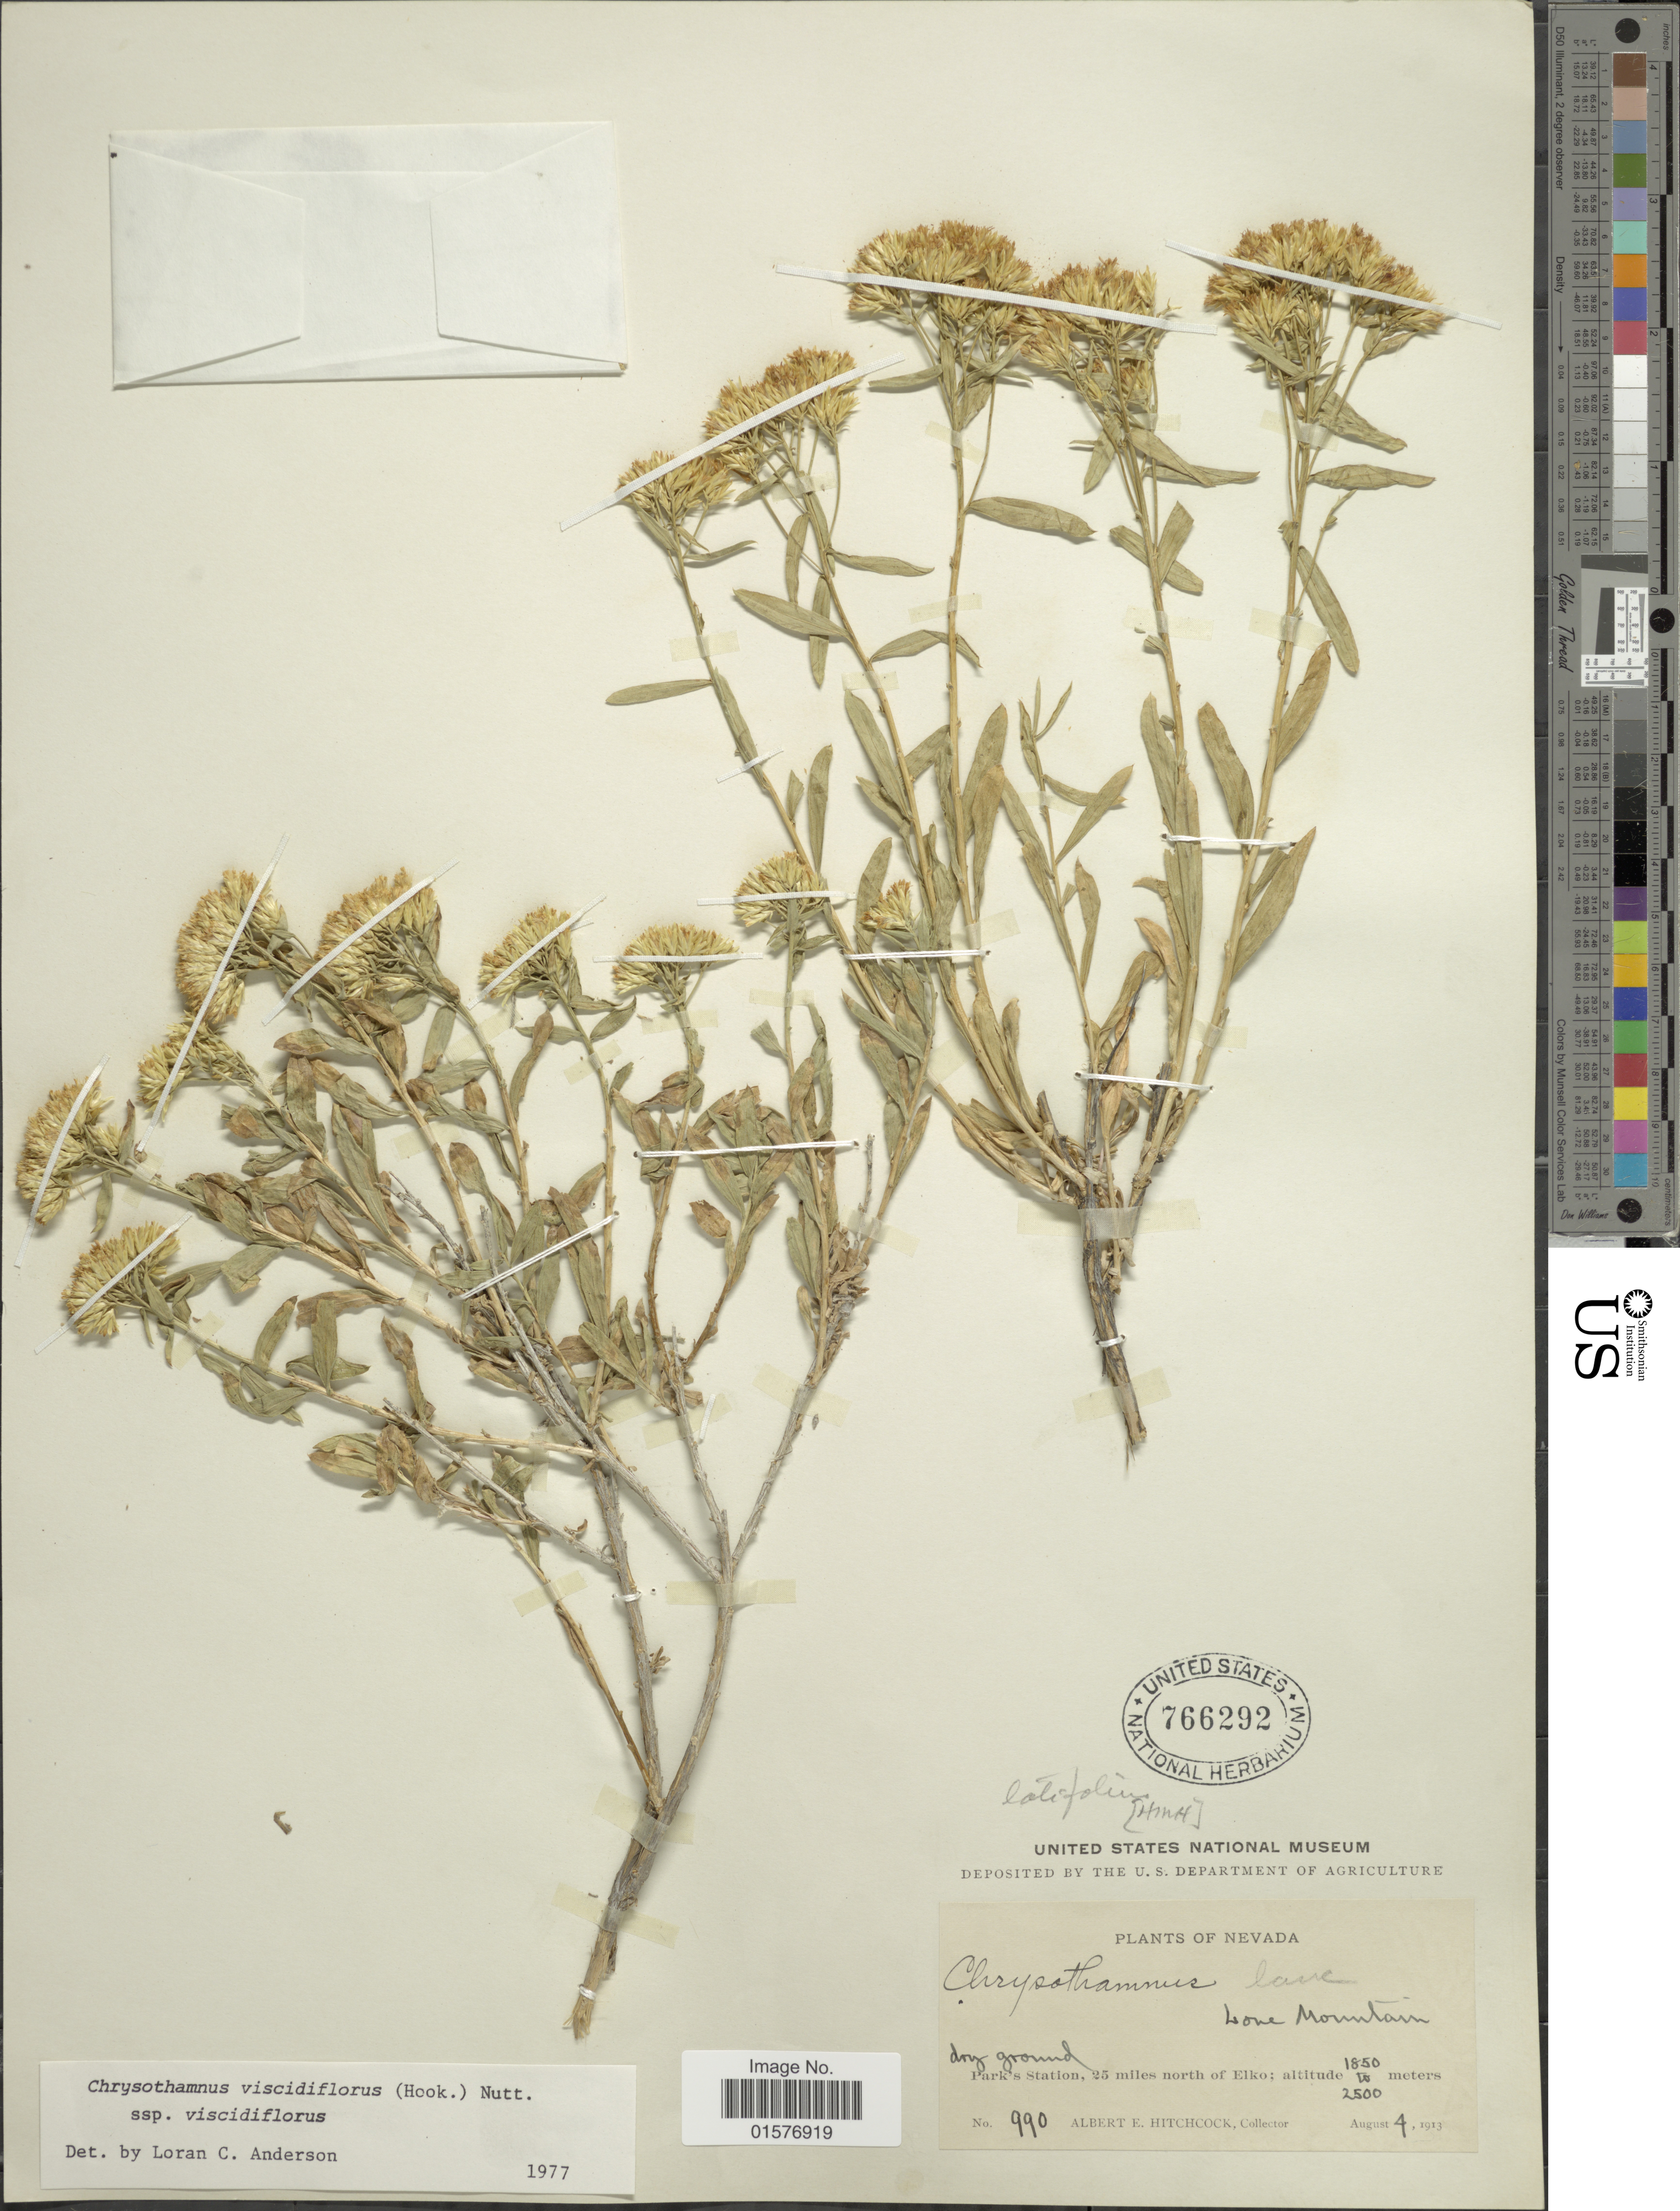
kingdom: Plantae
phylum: Tracheophyta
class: Magnoliopsida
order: Asterales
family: Asteraceae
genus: Chrysothamnus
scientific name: Chrysothamnus viscidiflorus subsp. viscidiflorus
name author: (Hook.) Nutt.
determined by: Urbatsch, Lowell E., Curator (LSU), Louisiana State University (UNITED STATES)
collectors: A. Hitchcock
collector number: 990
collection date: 1913-08-04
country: United States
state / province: Nevada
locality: Park's Station, 25 miles north of Elko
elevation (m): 1850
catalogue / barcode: US 766292